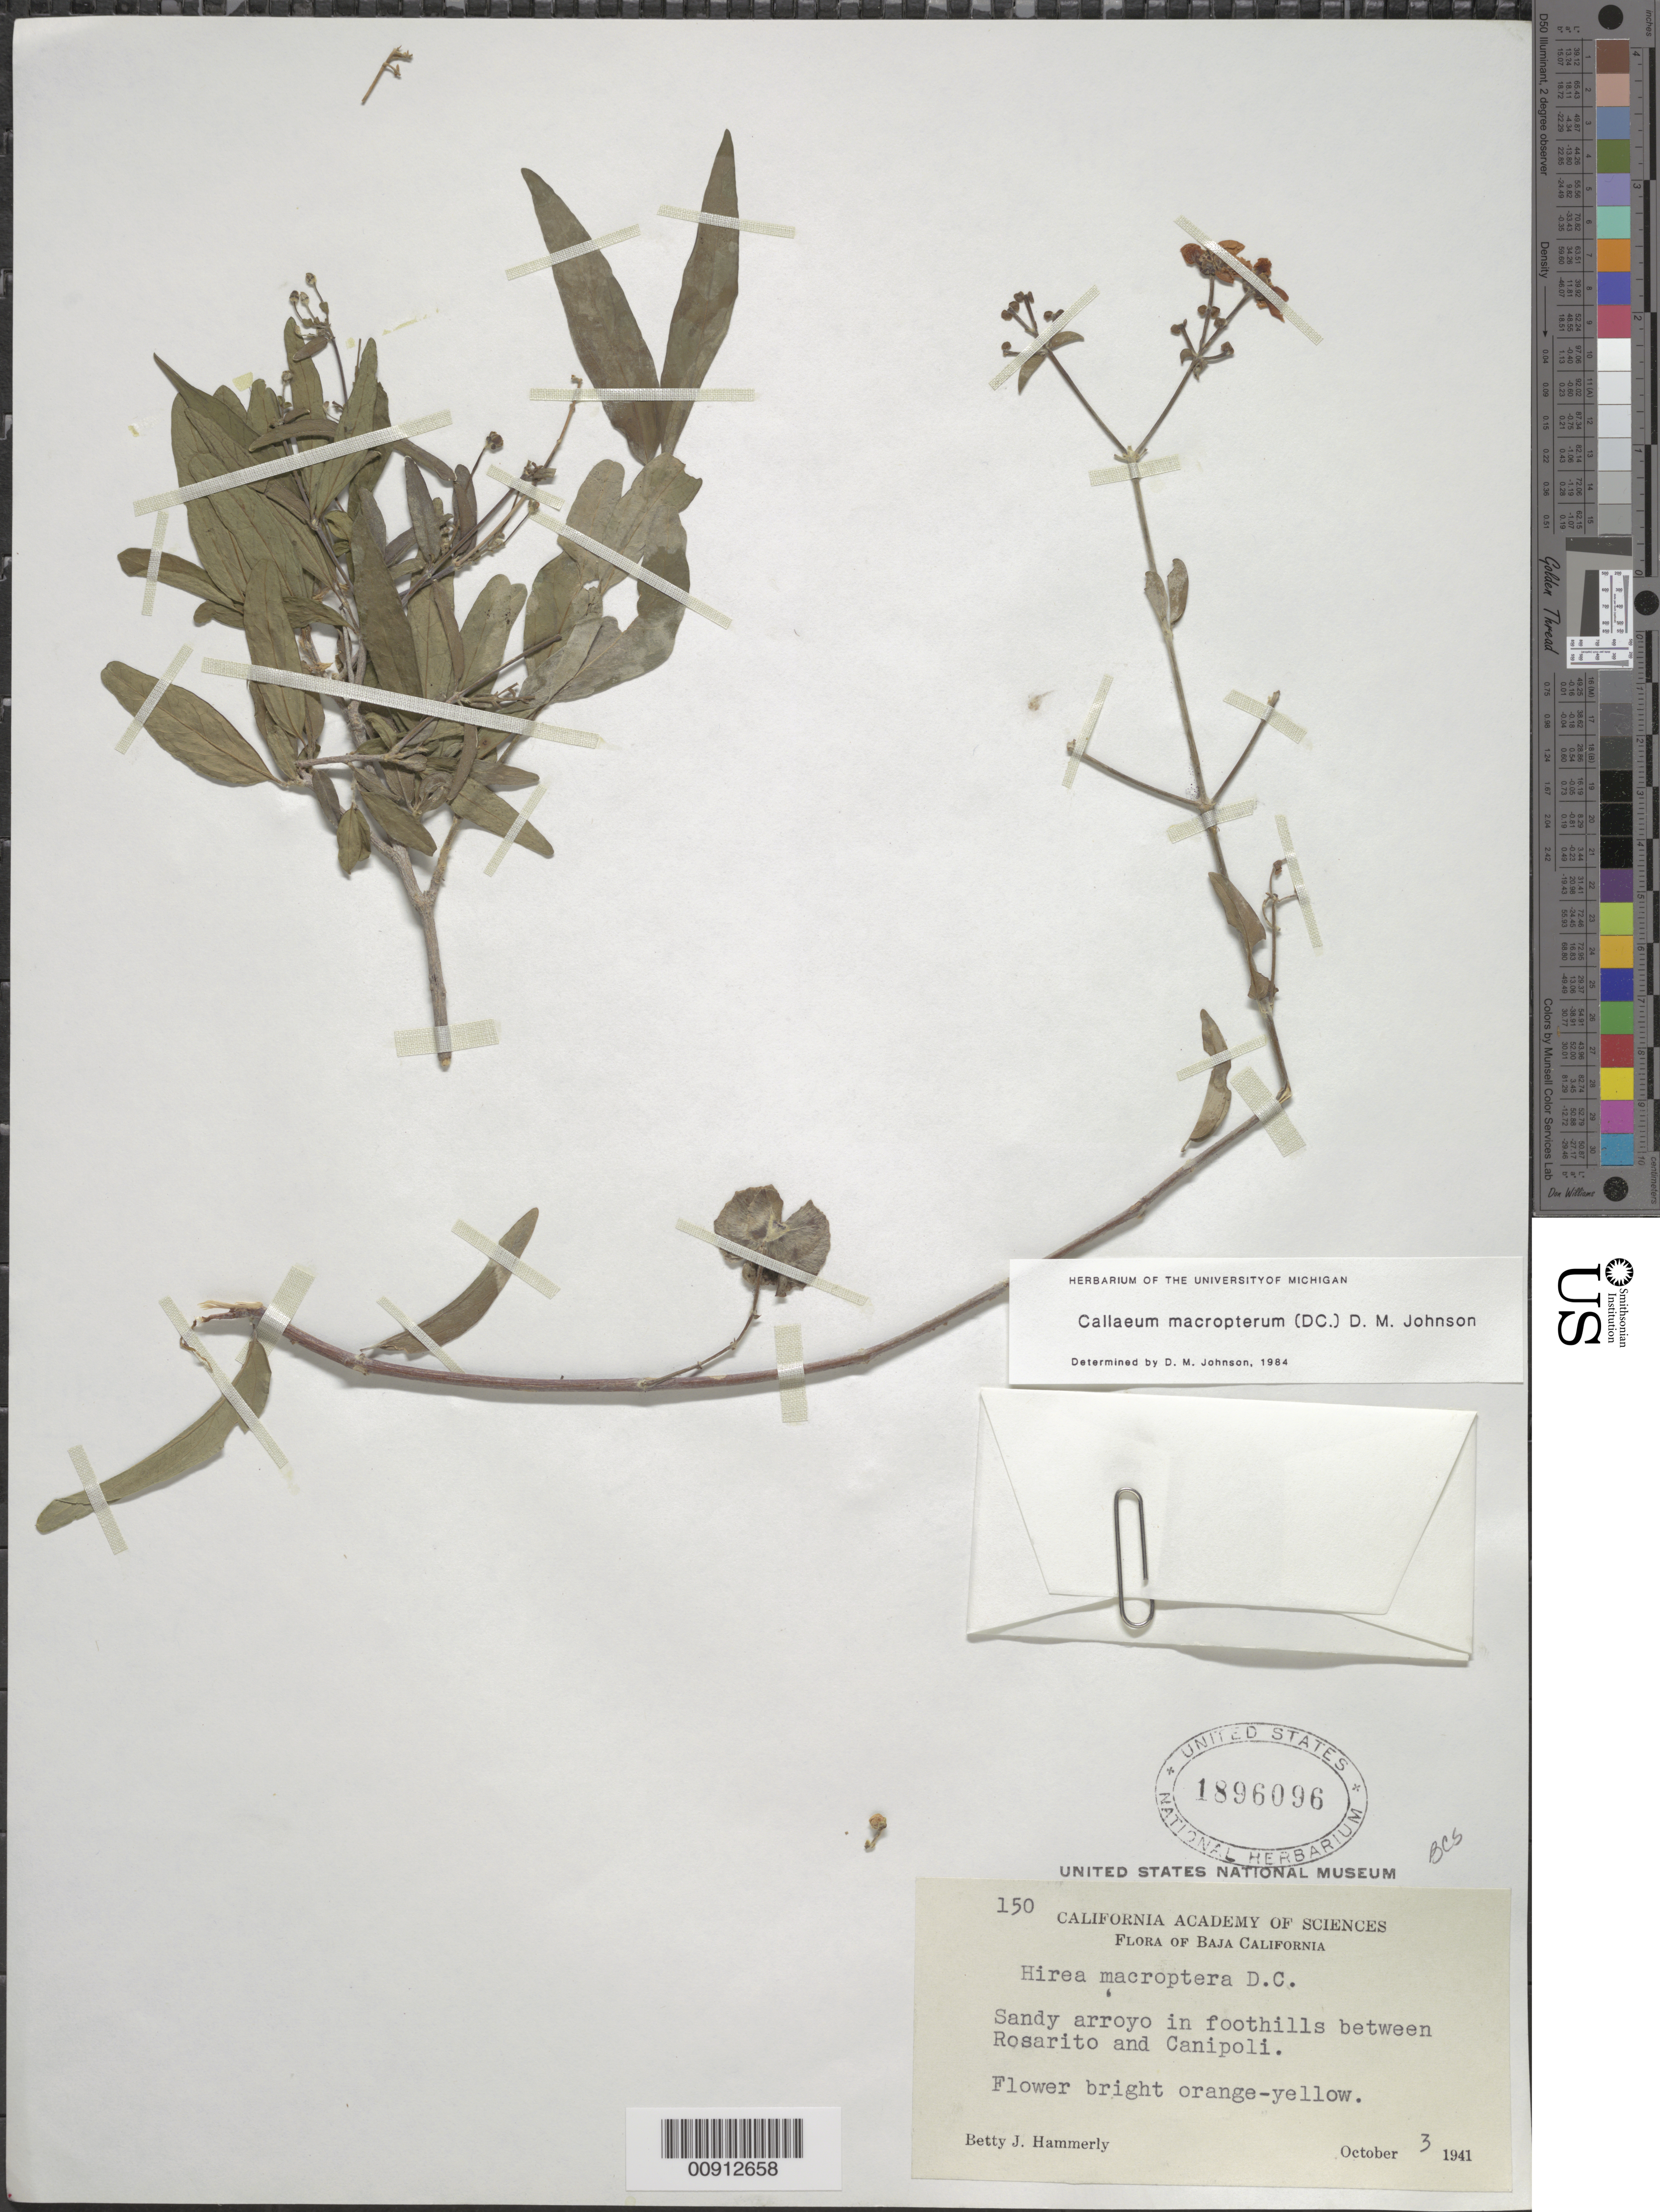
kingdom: Plantae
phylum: Tracheophyta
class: Magnoliopsida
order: Malpighiales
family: Malpighiaceae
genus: Callaeum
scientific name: Callaeum macropterum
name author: (Moc. & Sessé ex DC.) D.M. Johnson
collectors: B. J. Hammerly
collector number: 150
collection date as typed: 03 Oct 1941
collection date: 1941-10-03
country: Mexico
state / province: Baja California Sur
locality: In foothills between Rosarito and Canipoli [sic]. Baja California.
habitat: Sandy arroyo in foothills.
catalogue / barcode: US 1896096